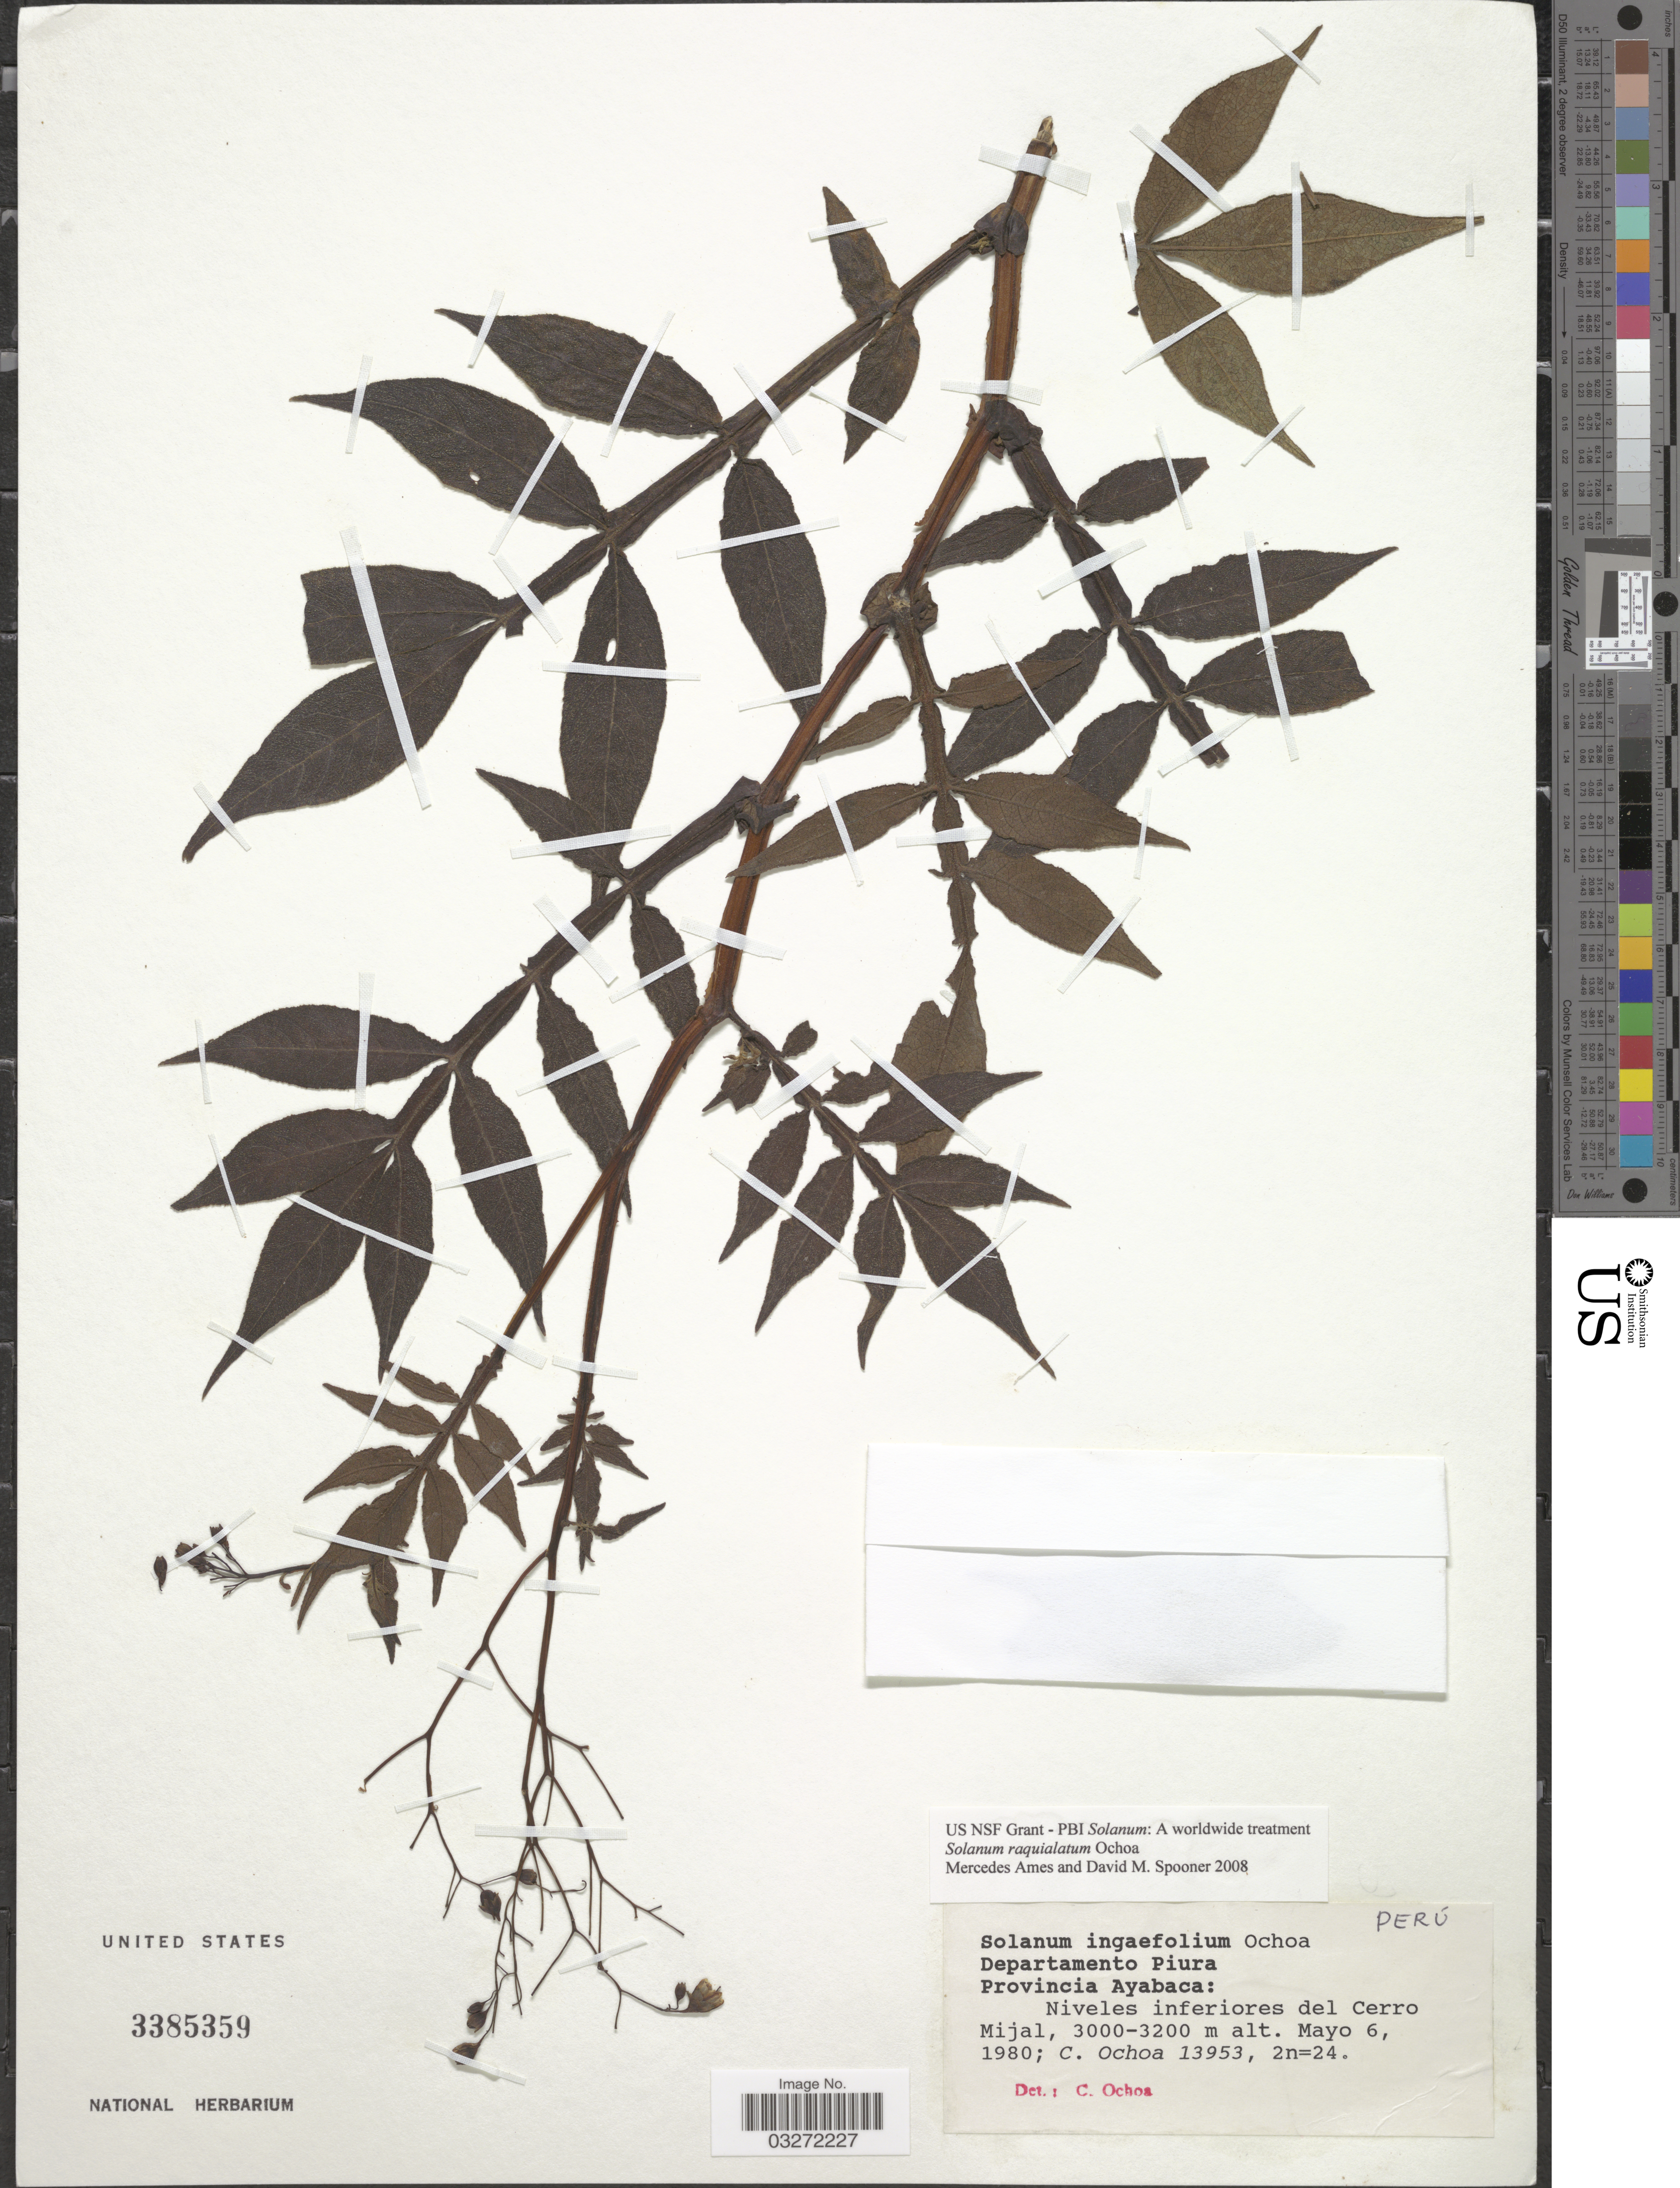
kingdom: Plantae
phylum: Tracheophyta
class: Magnoliopsida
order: Solanales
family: Solanaceae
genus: Solanum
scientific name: Solanum raquialatum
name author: Ochoa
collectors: C. Ochoa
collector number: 13953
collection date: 1980-05-06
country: Peru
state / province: Piura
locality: Departamento Piura. Provincia Ayabaca: Niveles inferiores del Cerro Mijal.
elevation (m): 3000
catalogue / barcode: US 3385359